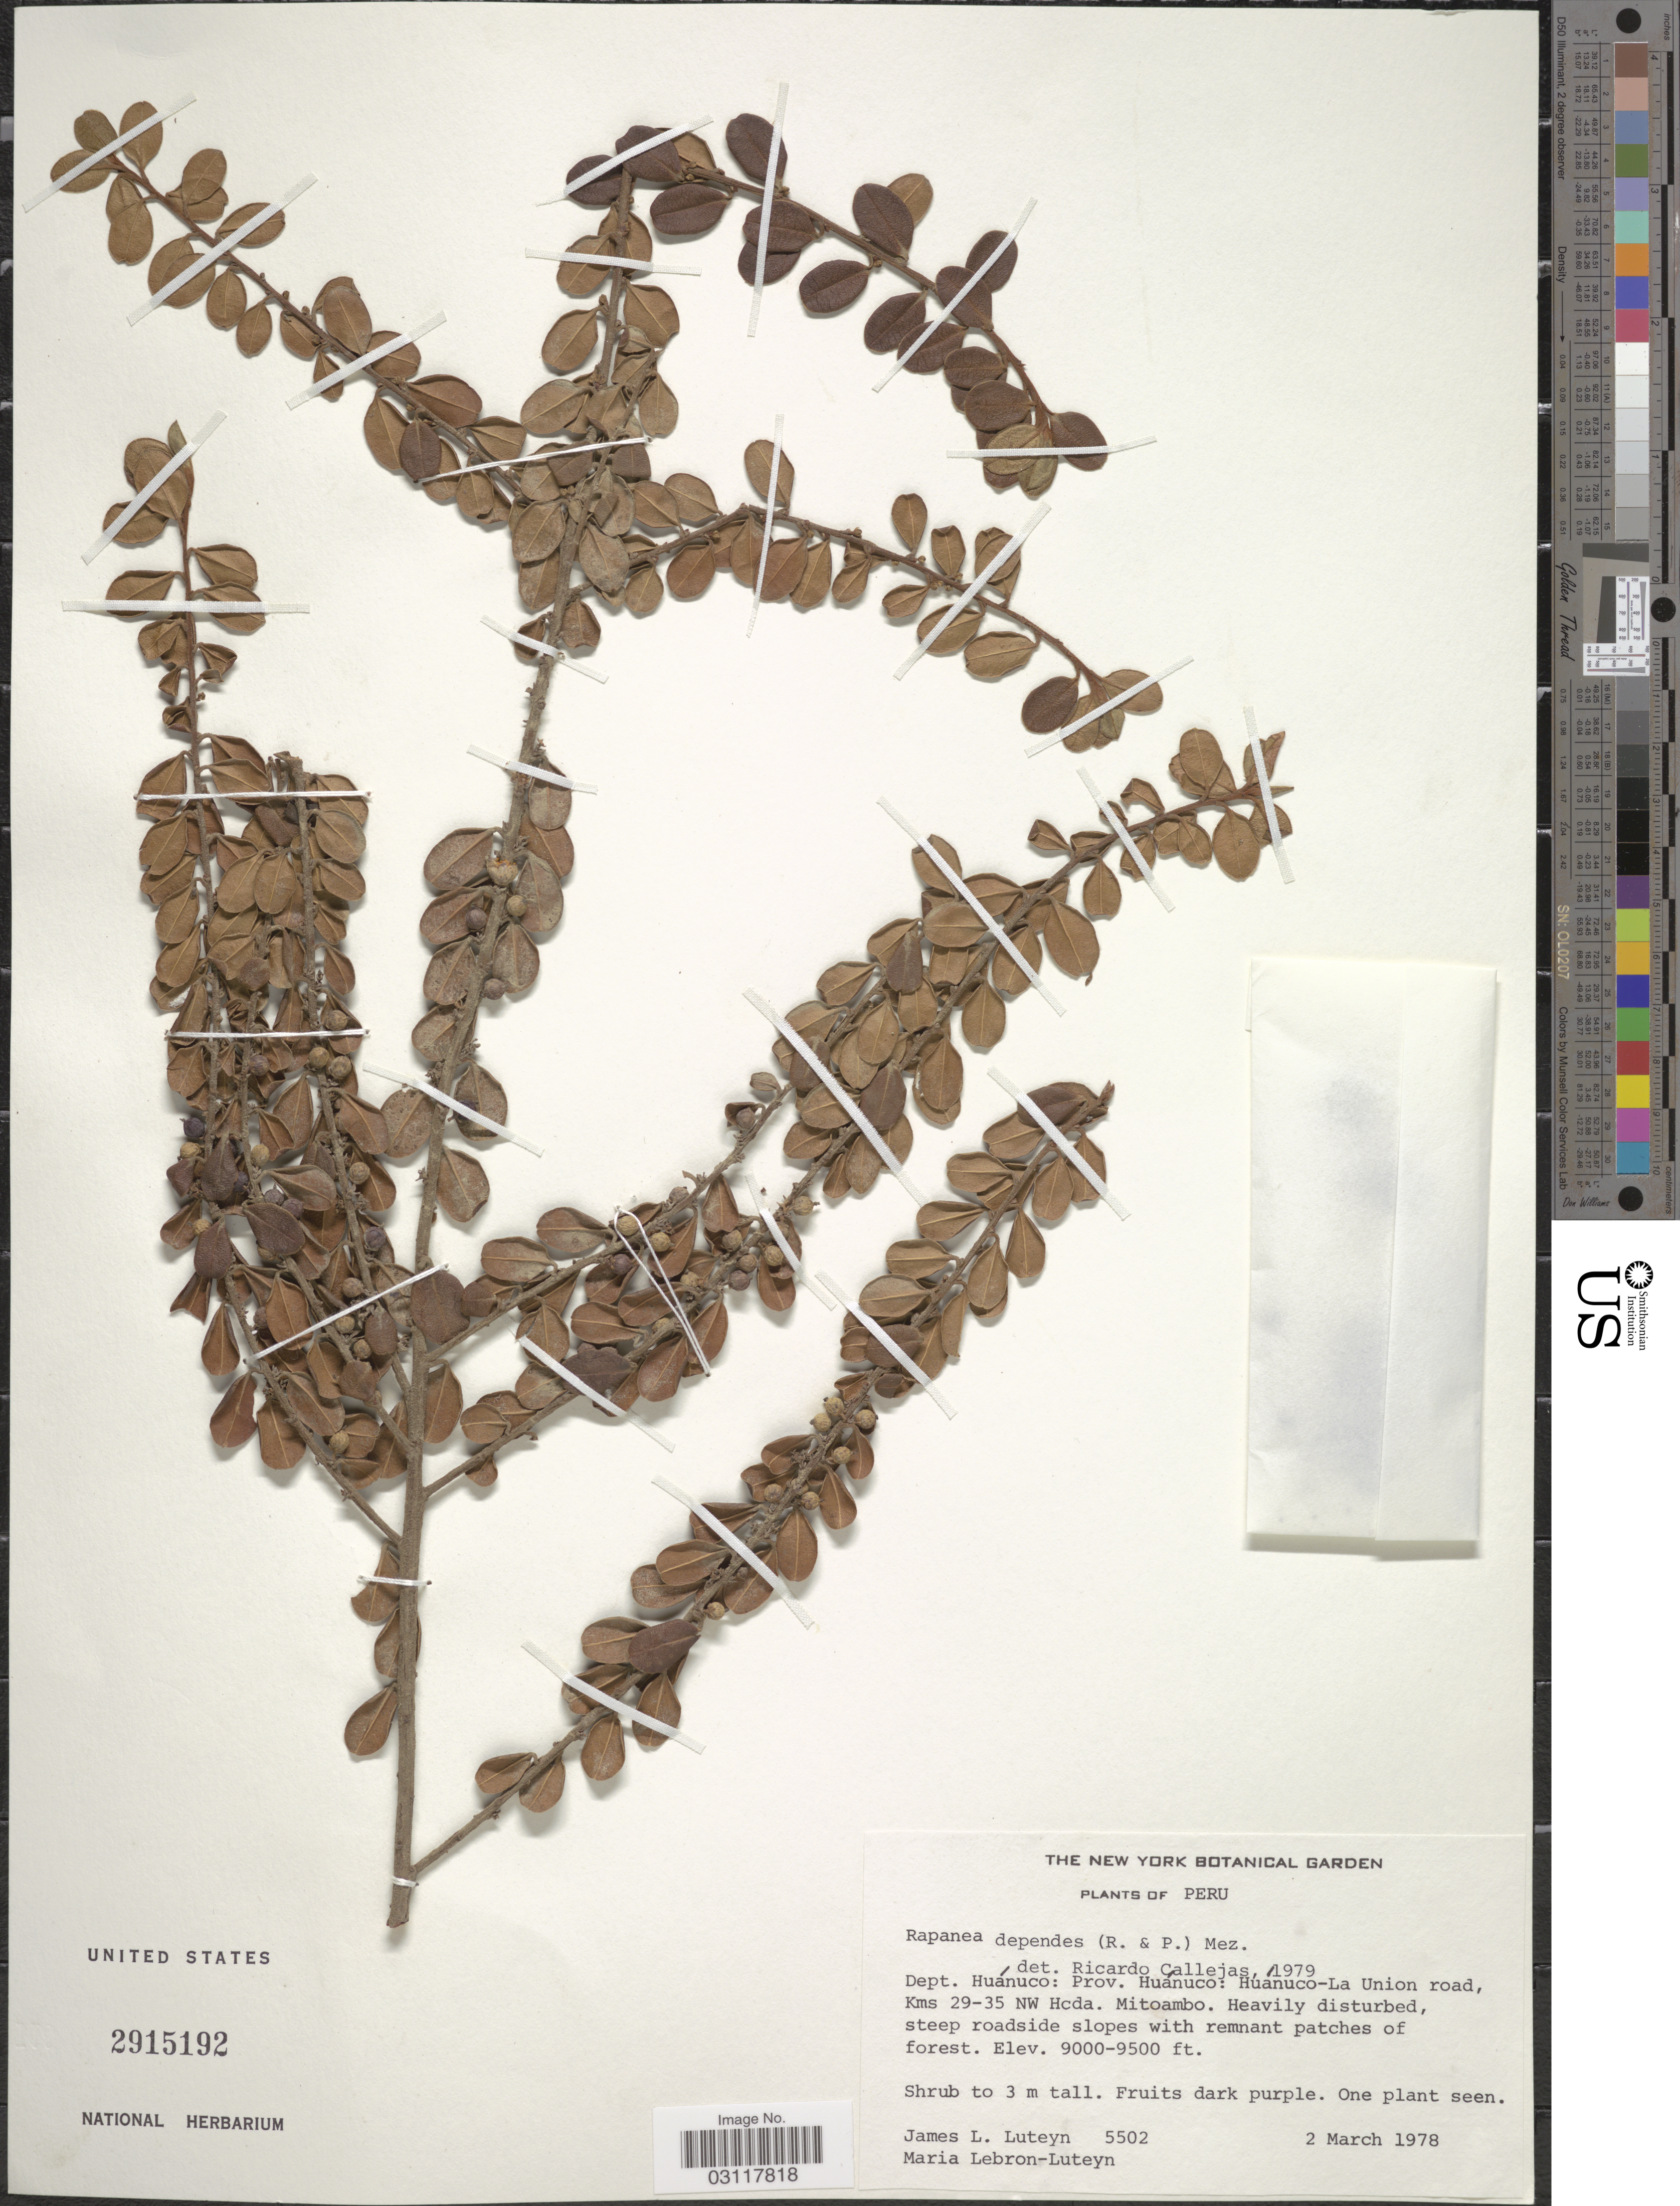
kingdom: Plantae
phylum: Tracheophyta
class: Magnoliopsida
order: Ericales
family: Primulaceae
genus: Rapanea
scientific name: Rapanea dependens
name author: (Ruiz & Pav.) Mez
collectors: J. L. Luteyn & M. L. Lebrón-Luteyn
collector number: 5502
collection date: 1978-03-02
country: Peru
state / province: Huánuco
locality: Dept. Huánuco. Huánuco-La Union road, Kms 29-35 NW Hcda. Mitoambo.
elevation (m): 2743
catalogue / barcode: US 2915192